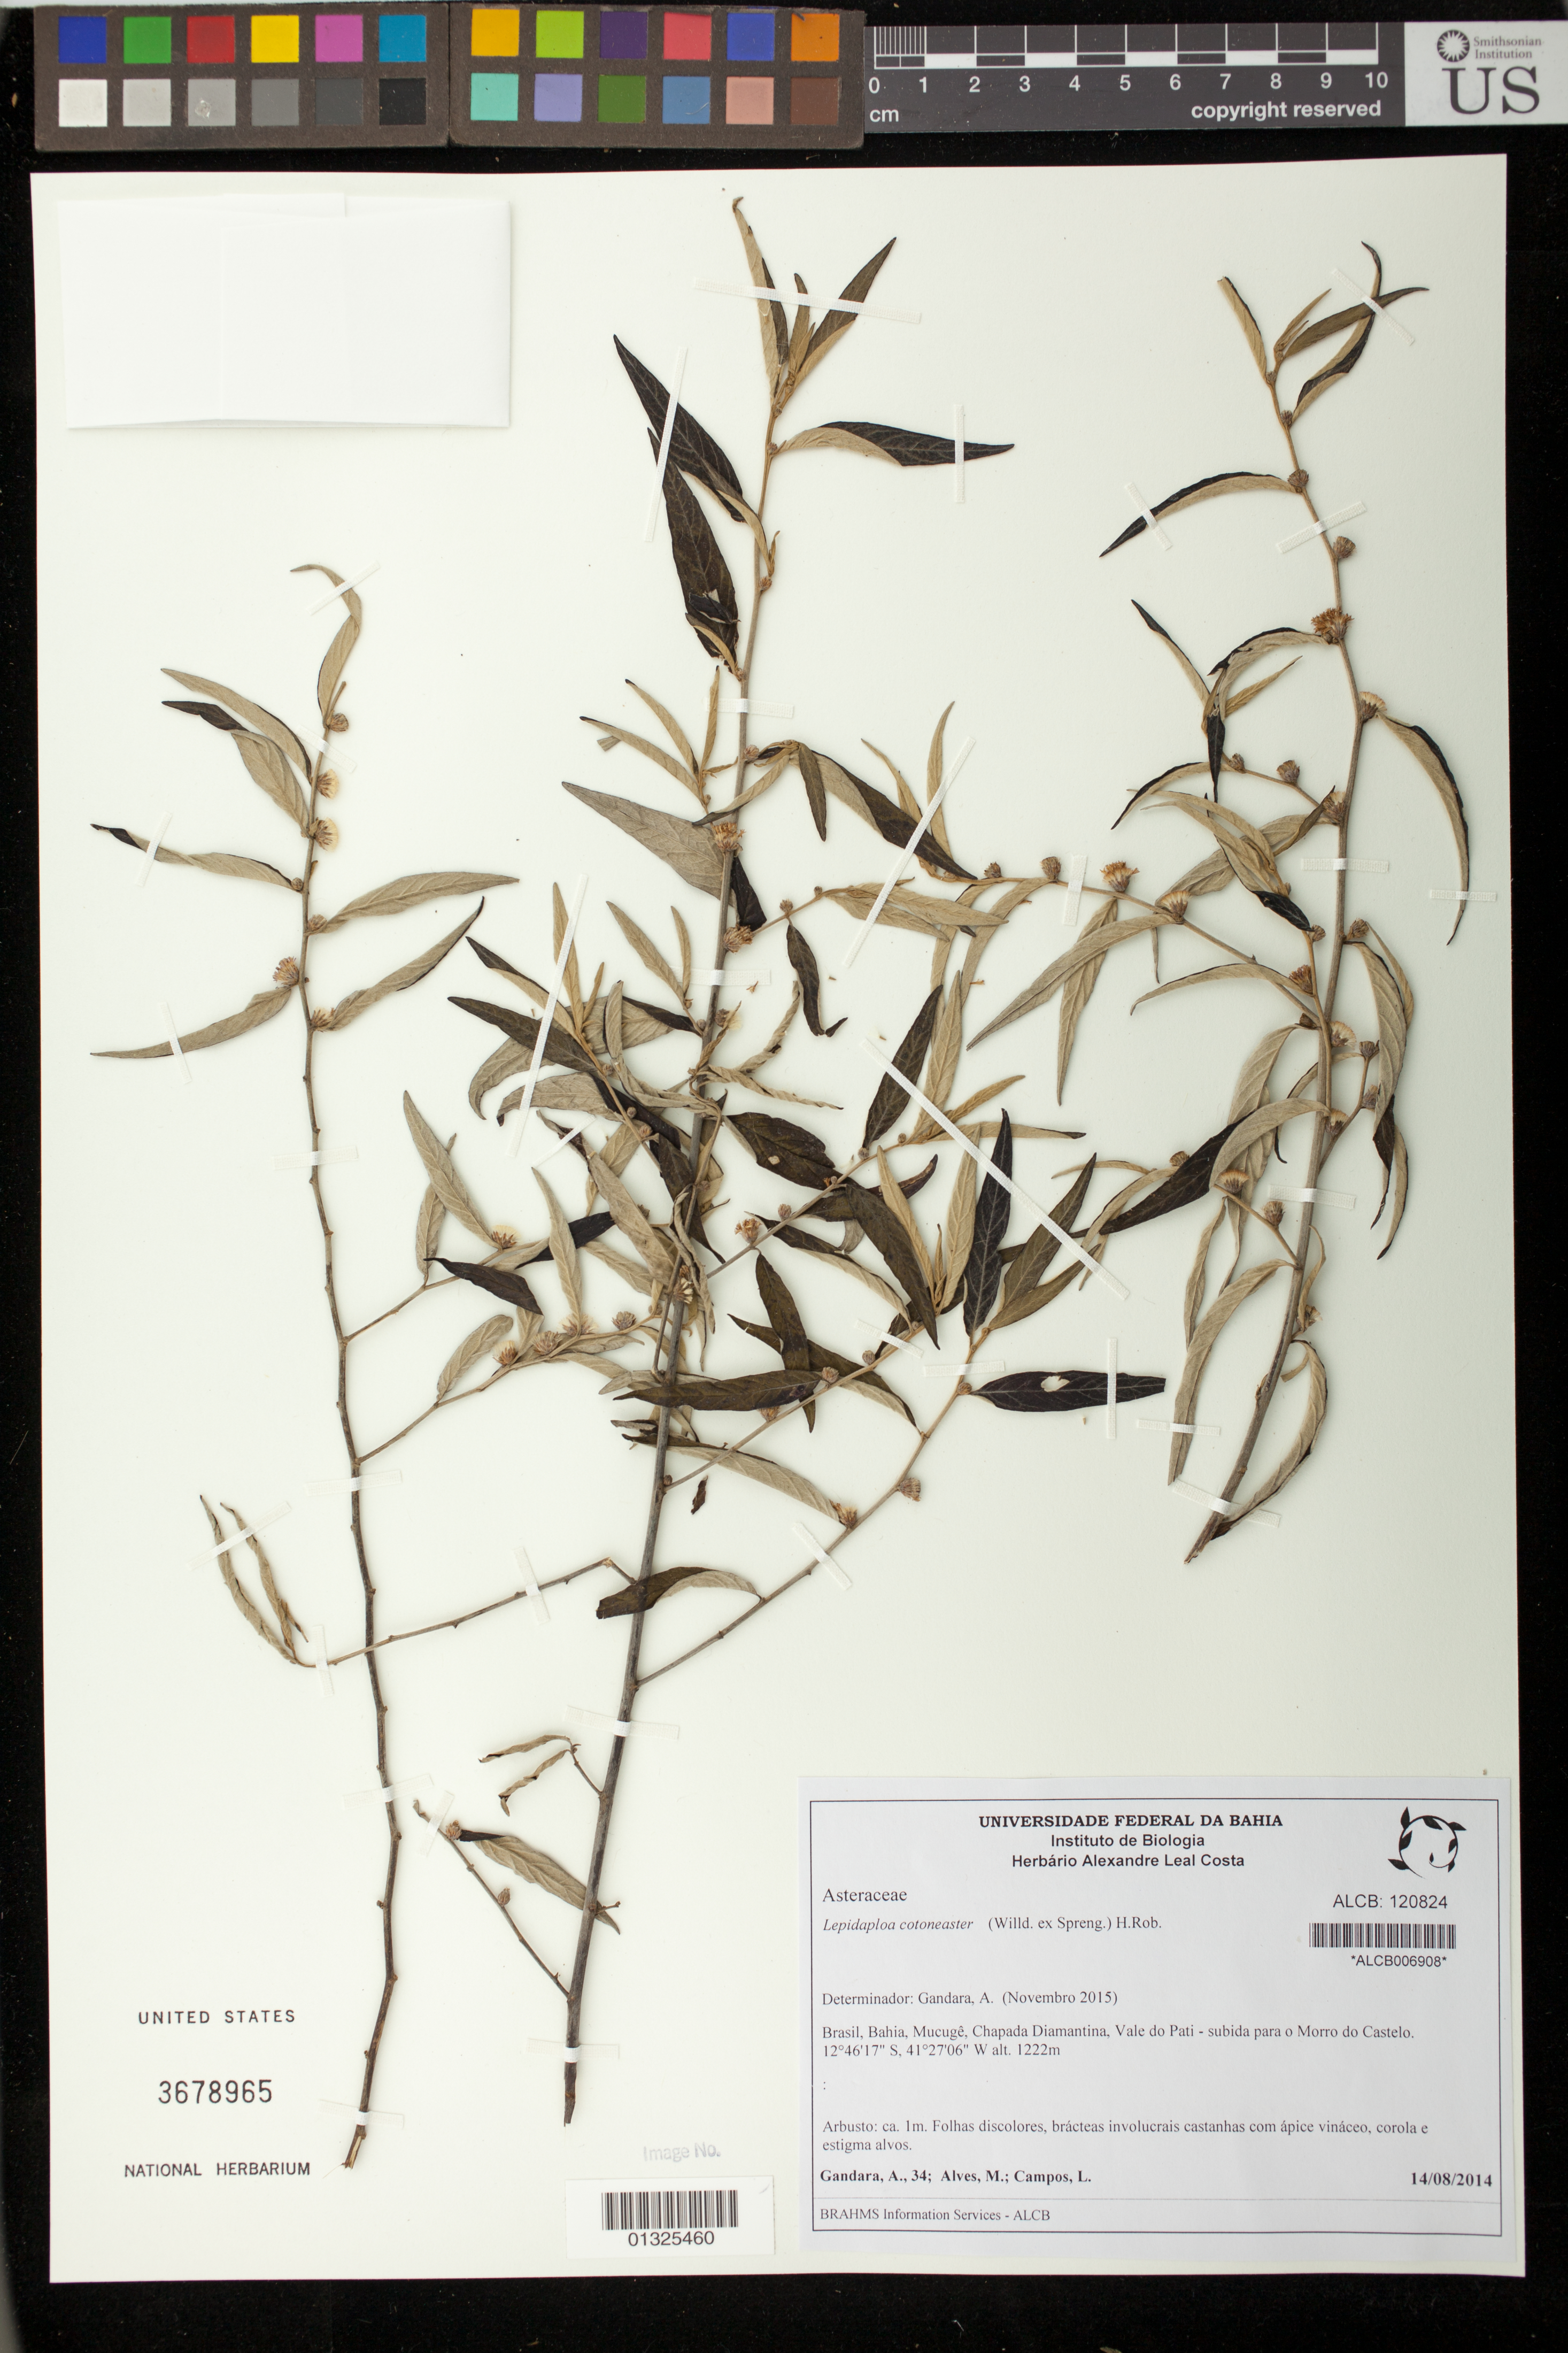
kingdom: Plantae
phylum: Tracheophyta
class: Magnoliopsida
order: Asterales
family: Asteraceae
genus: Lepidaploa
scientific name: Lepidaploa cotoneaster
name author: (Willd. ex Spreng.) H. Rob.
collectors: A. Gándara, M. Alves & L. Campos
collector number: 34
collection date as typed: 14 August 2014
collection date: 2014-08-14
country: Brazil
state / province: Bahia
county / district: Mucugê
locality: Chapada Diamantina, Vale do Pait-subida para o Morro do Castelo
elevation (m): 1222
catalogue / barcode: US 3678965